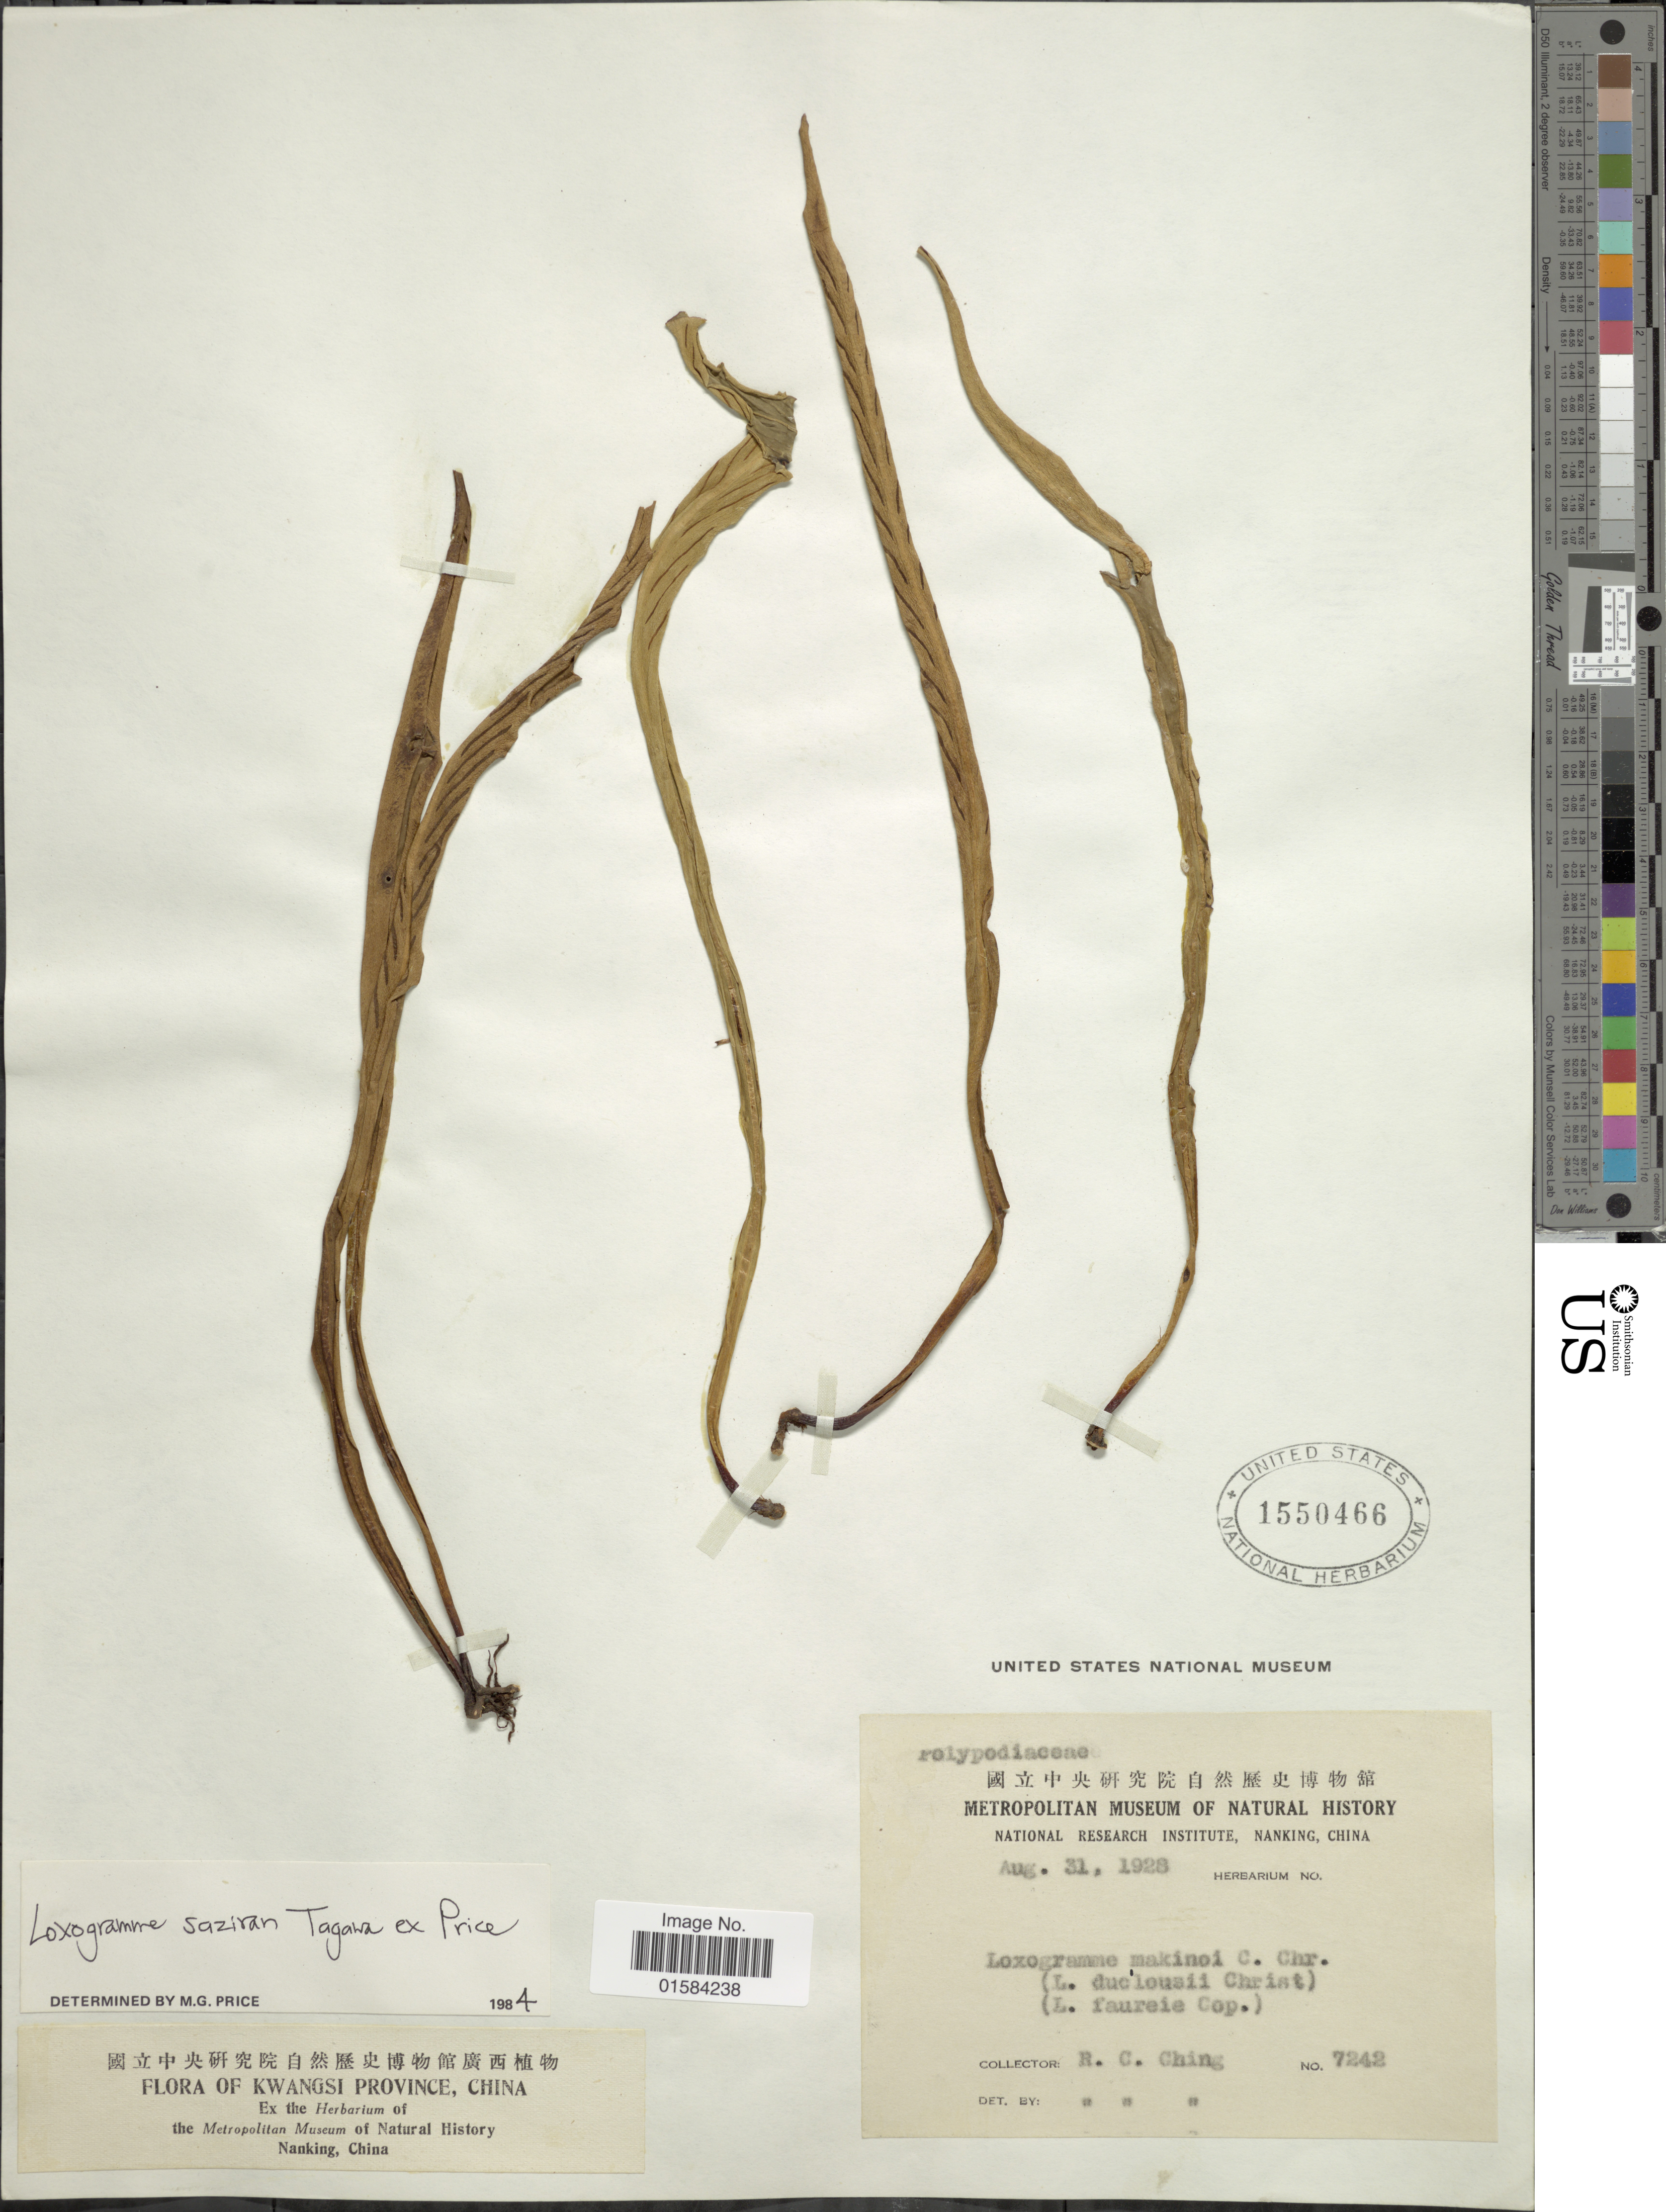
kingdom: Plantae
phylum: Tracheophyta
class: Polypodiopsida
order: Polypodiales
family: Polypodiaceae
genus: Loxogramme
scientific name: Loxogramme saziran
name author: Tagawa ex M.G. Price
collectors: R. C. Ching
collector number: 7242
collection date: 1928-08-31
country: China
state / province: Guangxi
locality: Kwansgi Province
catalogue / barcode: US 1550466